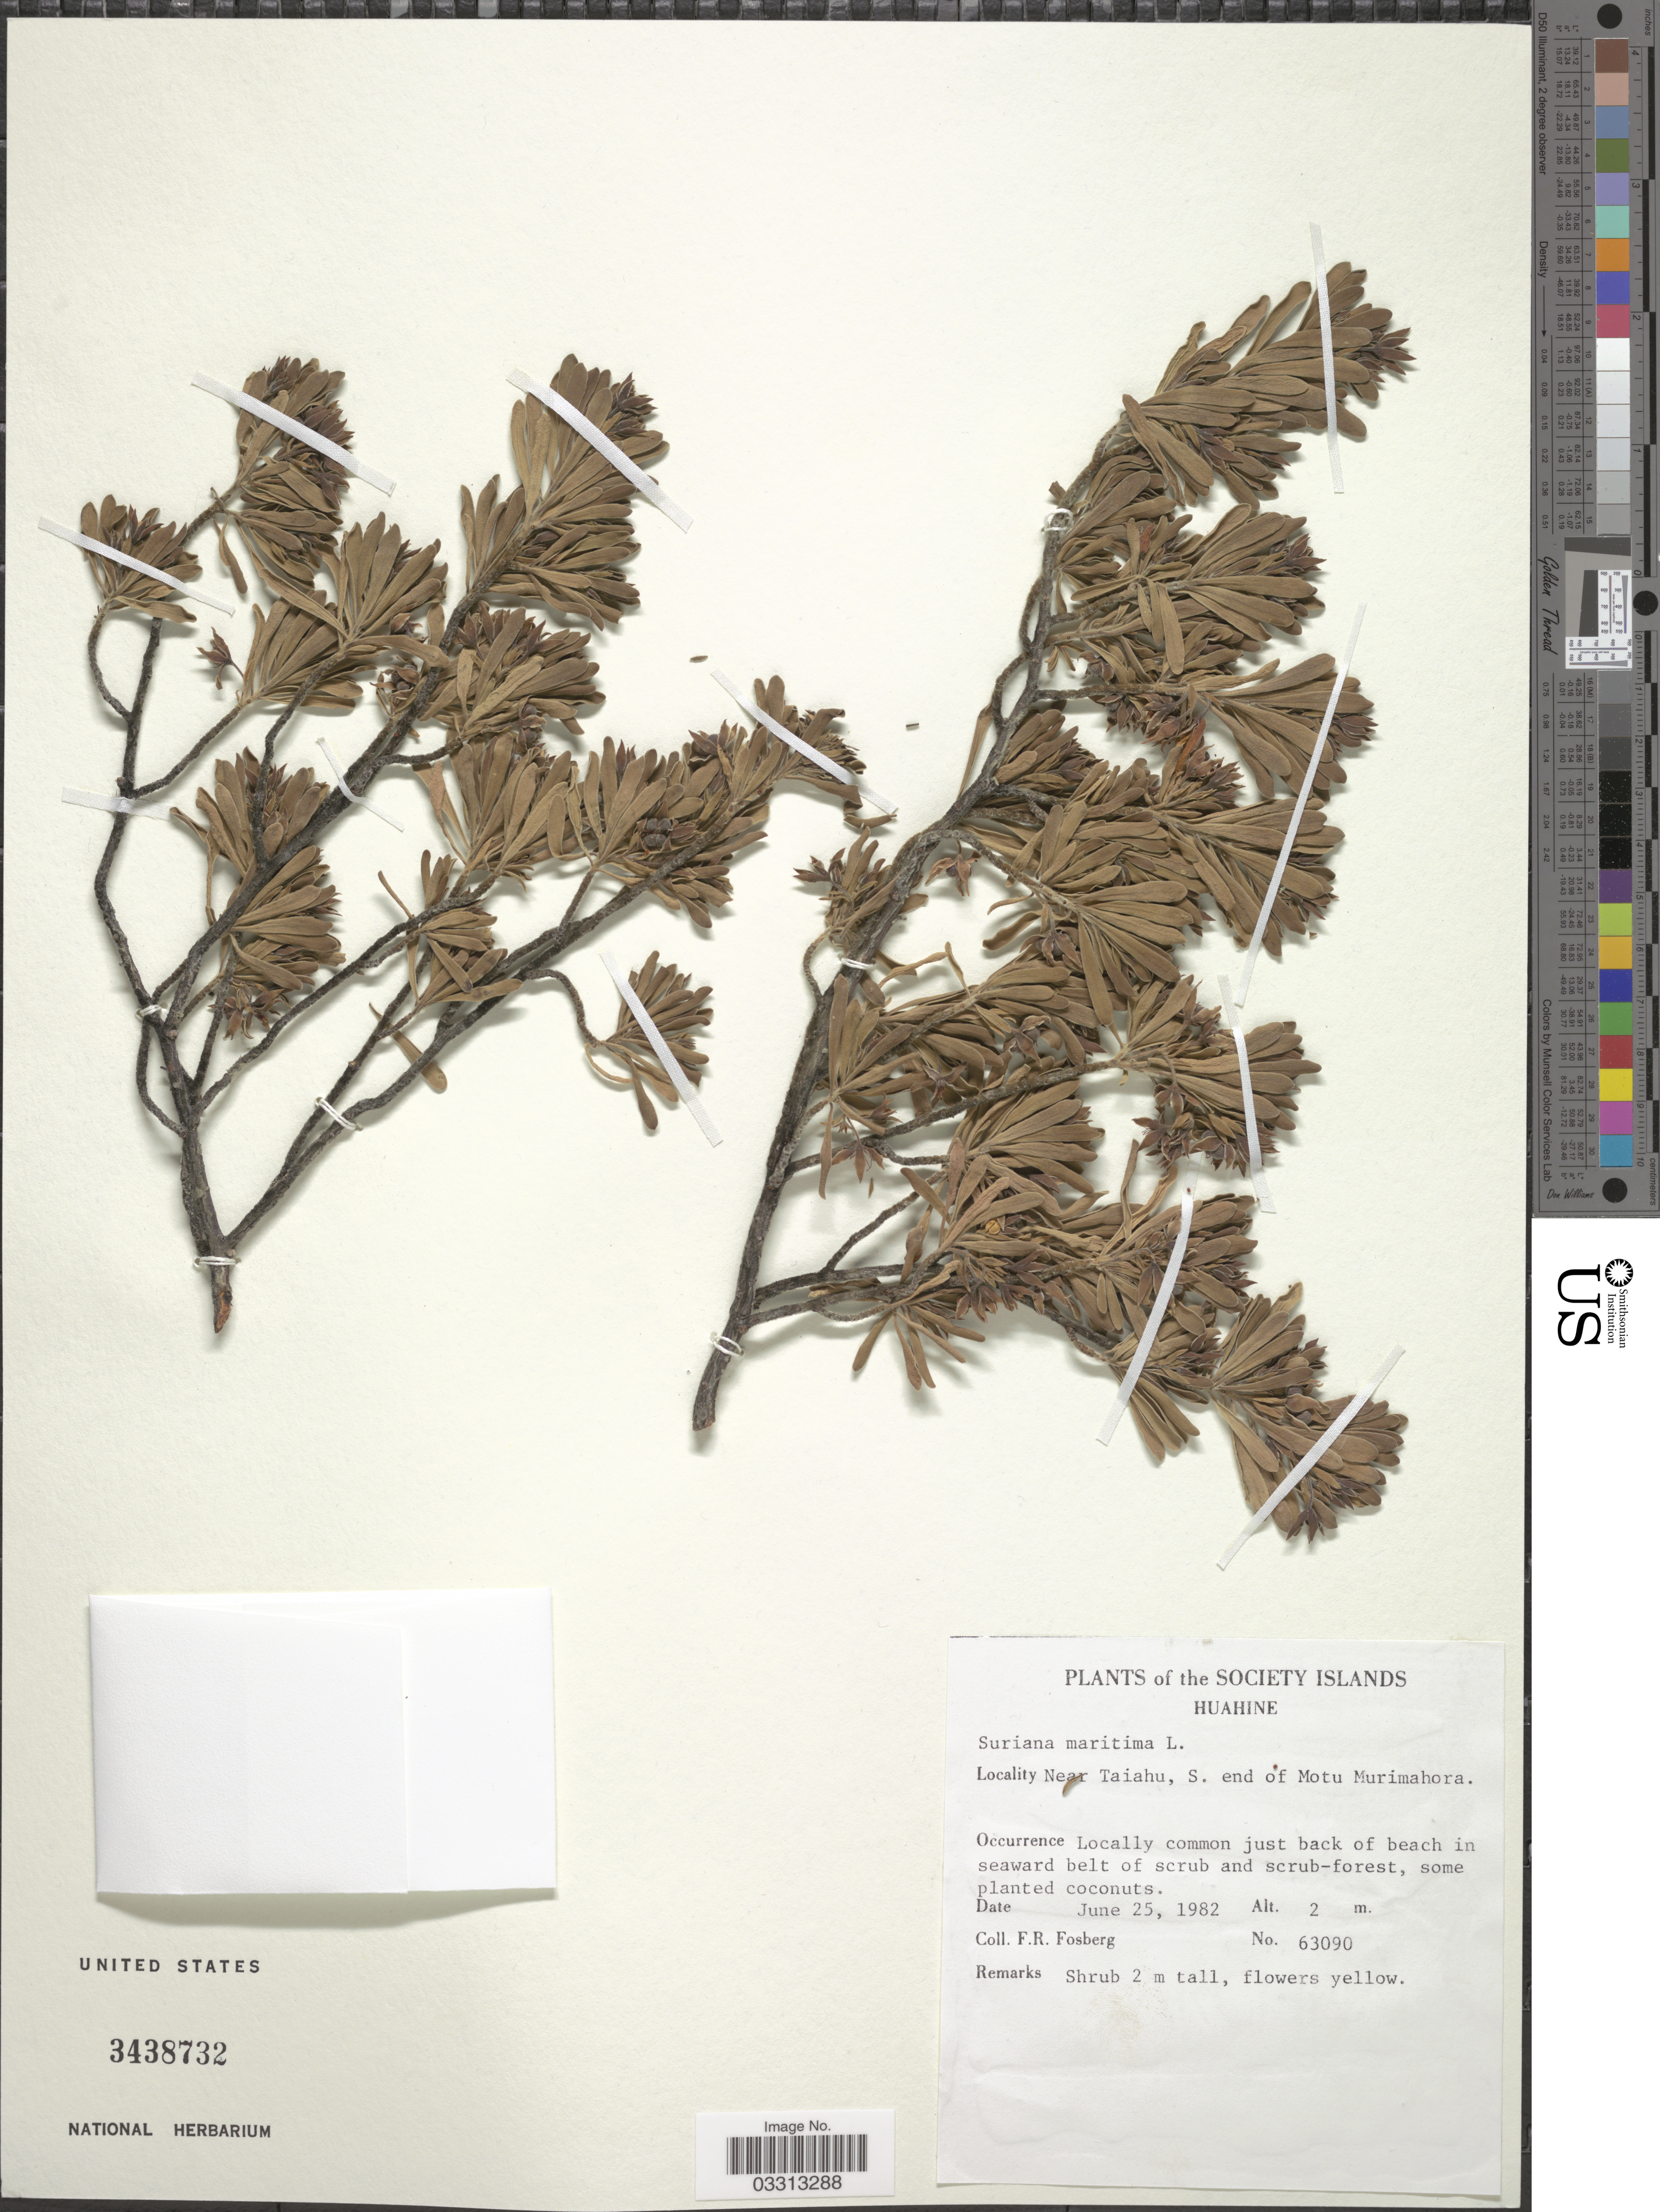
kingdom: Plantae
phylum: Tracheophyta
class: Magnoliopsida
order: Fabales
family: Surianaceae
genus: Suriana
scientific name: Suriana maritima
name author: L.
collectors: F. R. Fosberg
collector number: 63090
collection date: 1982-06-25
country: French Polynesia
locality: The Society Islands. Huahine. Near Taiahu, S. end of Motu Murimahora.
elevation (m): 2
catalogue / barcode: US 3438732